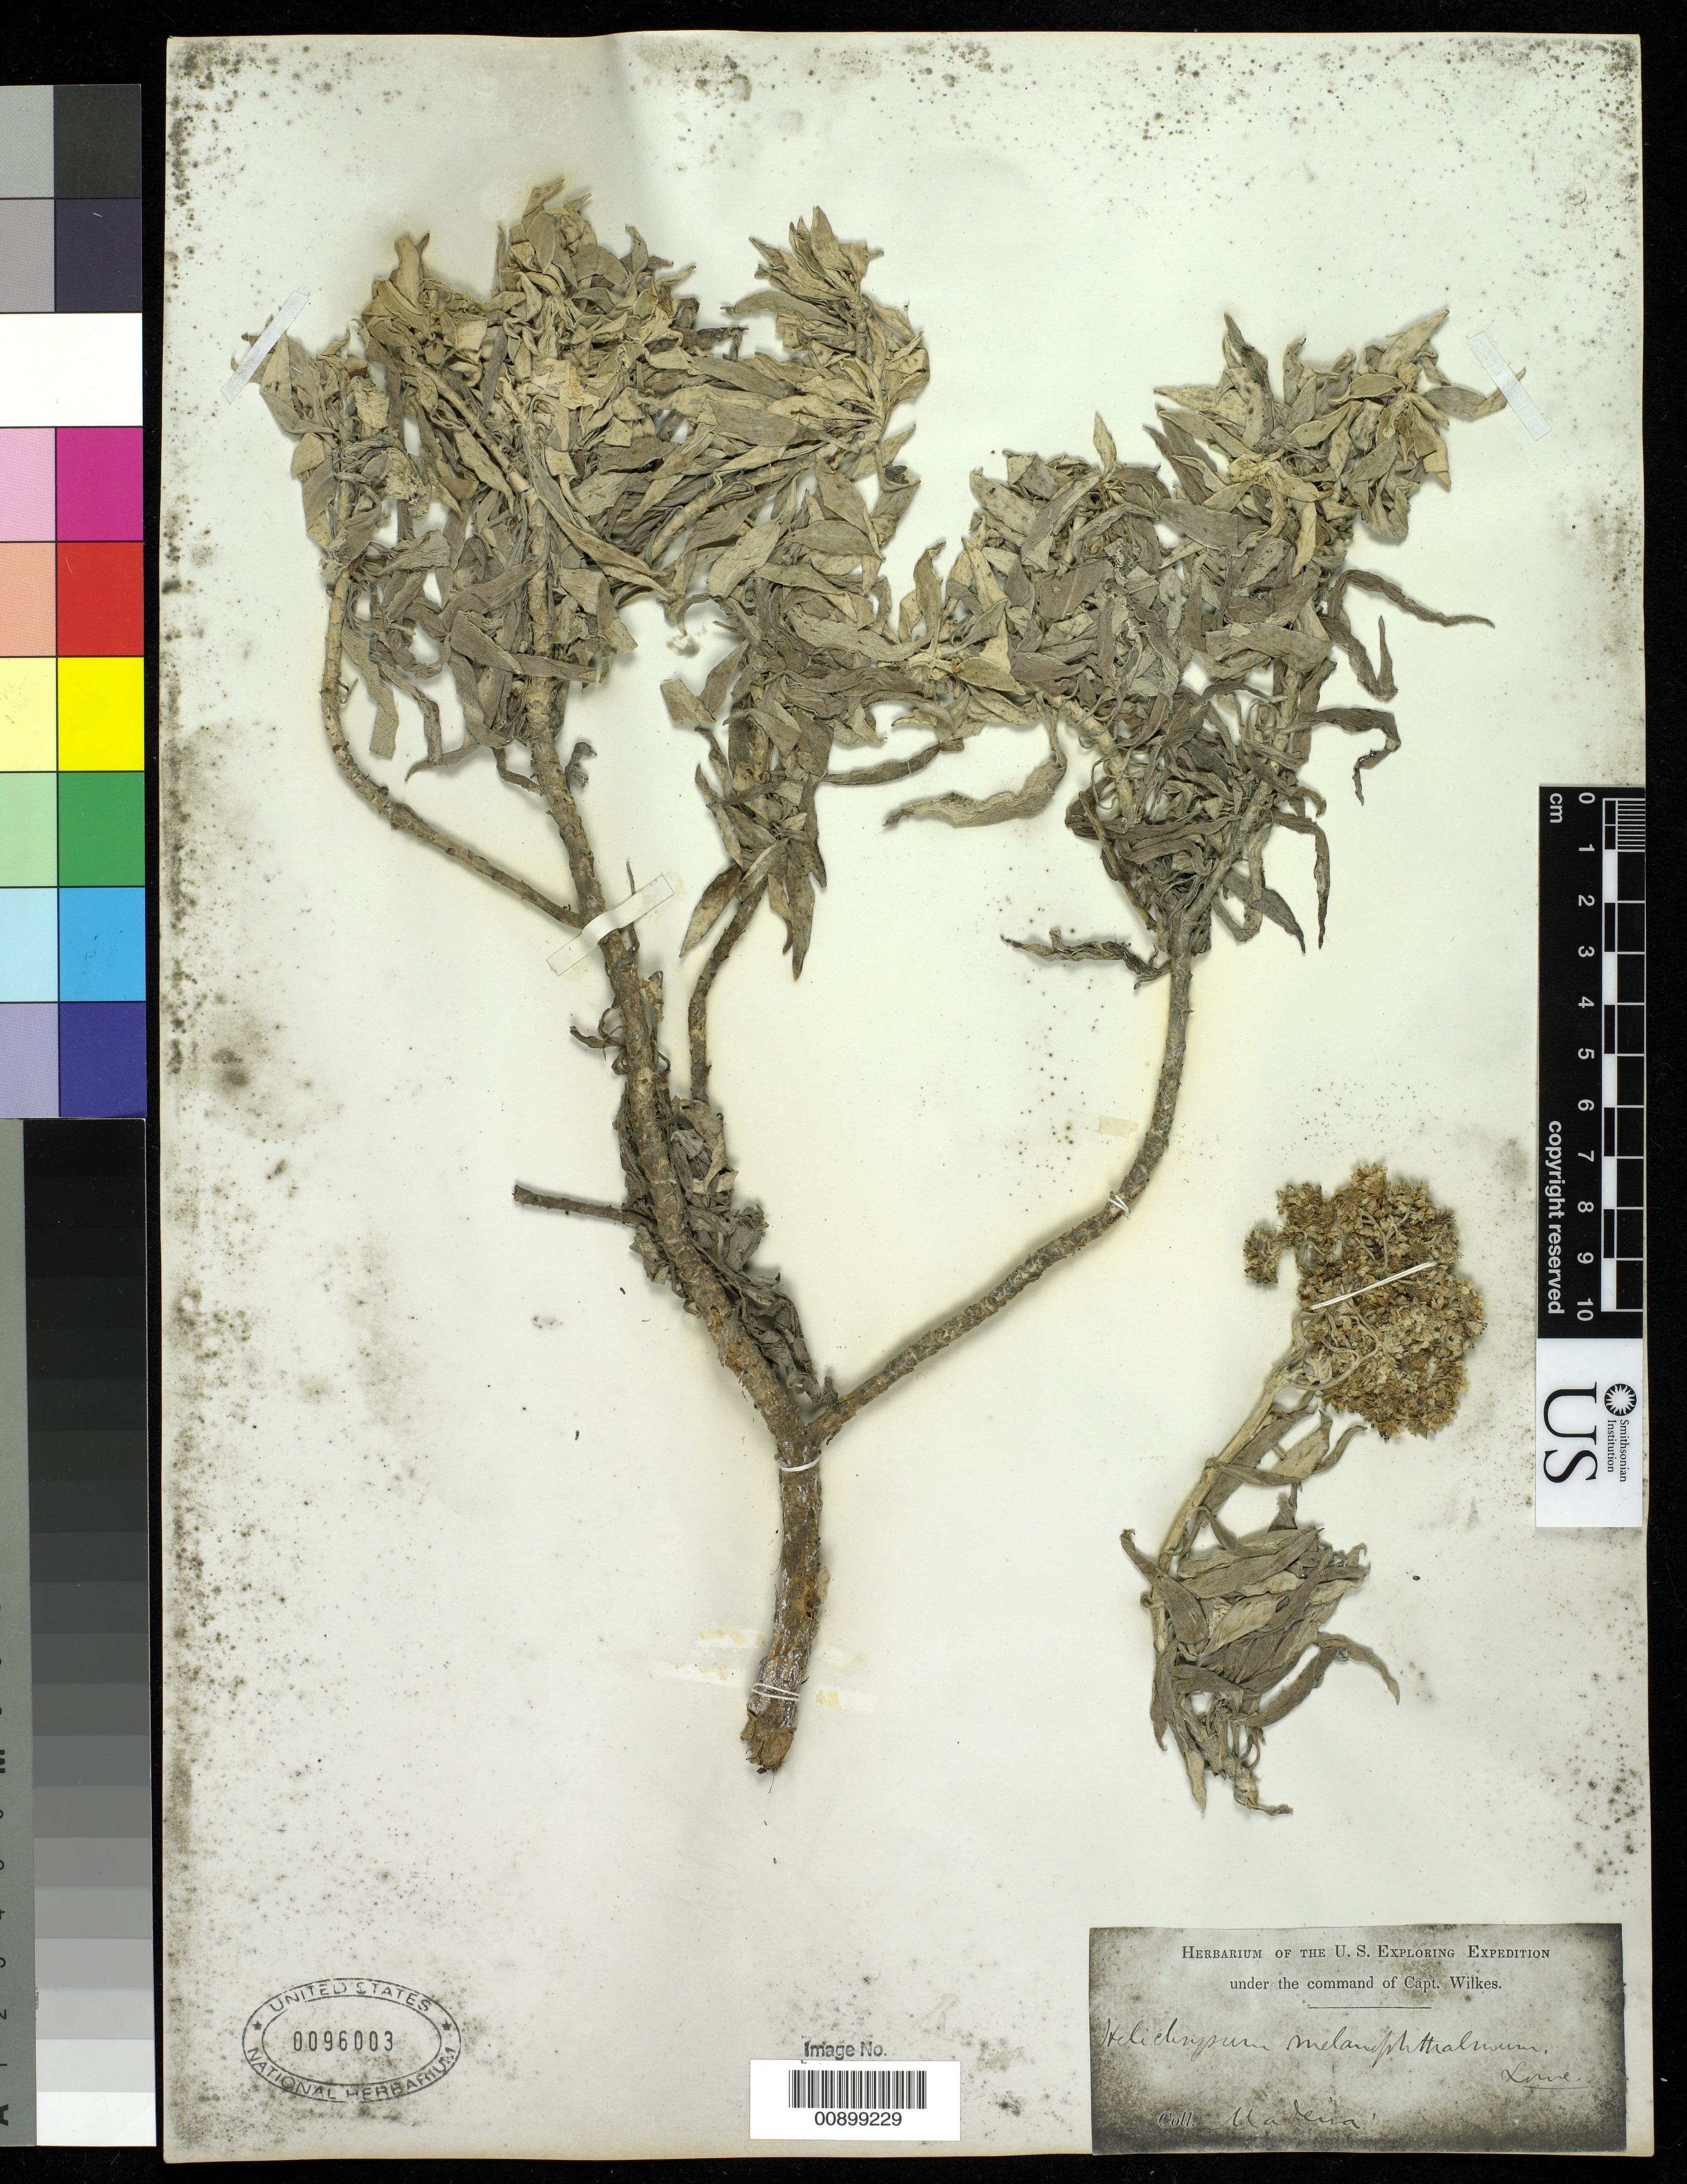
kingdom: Plantae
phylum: Tracheophyta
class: Magnoliopsida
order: Asterales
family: Asteraceae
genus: Helichrysum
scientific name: Helichrysum melanophthalmum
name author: DC.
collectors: Wilkes Explor. Exped.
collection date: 1838/1842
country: Portugal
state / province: Madeira (Aut. Reg.)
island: Madeira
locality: Funchal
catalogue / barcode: US 96003